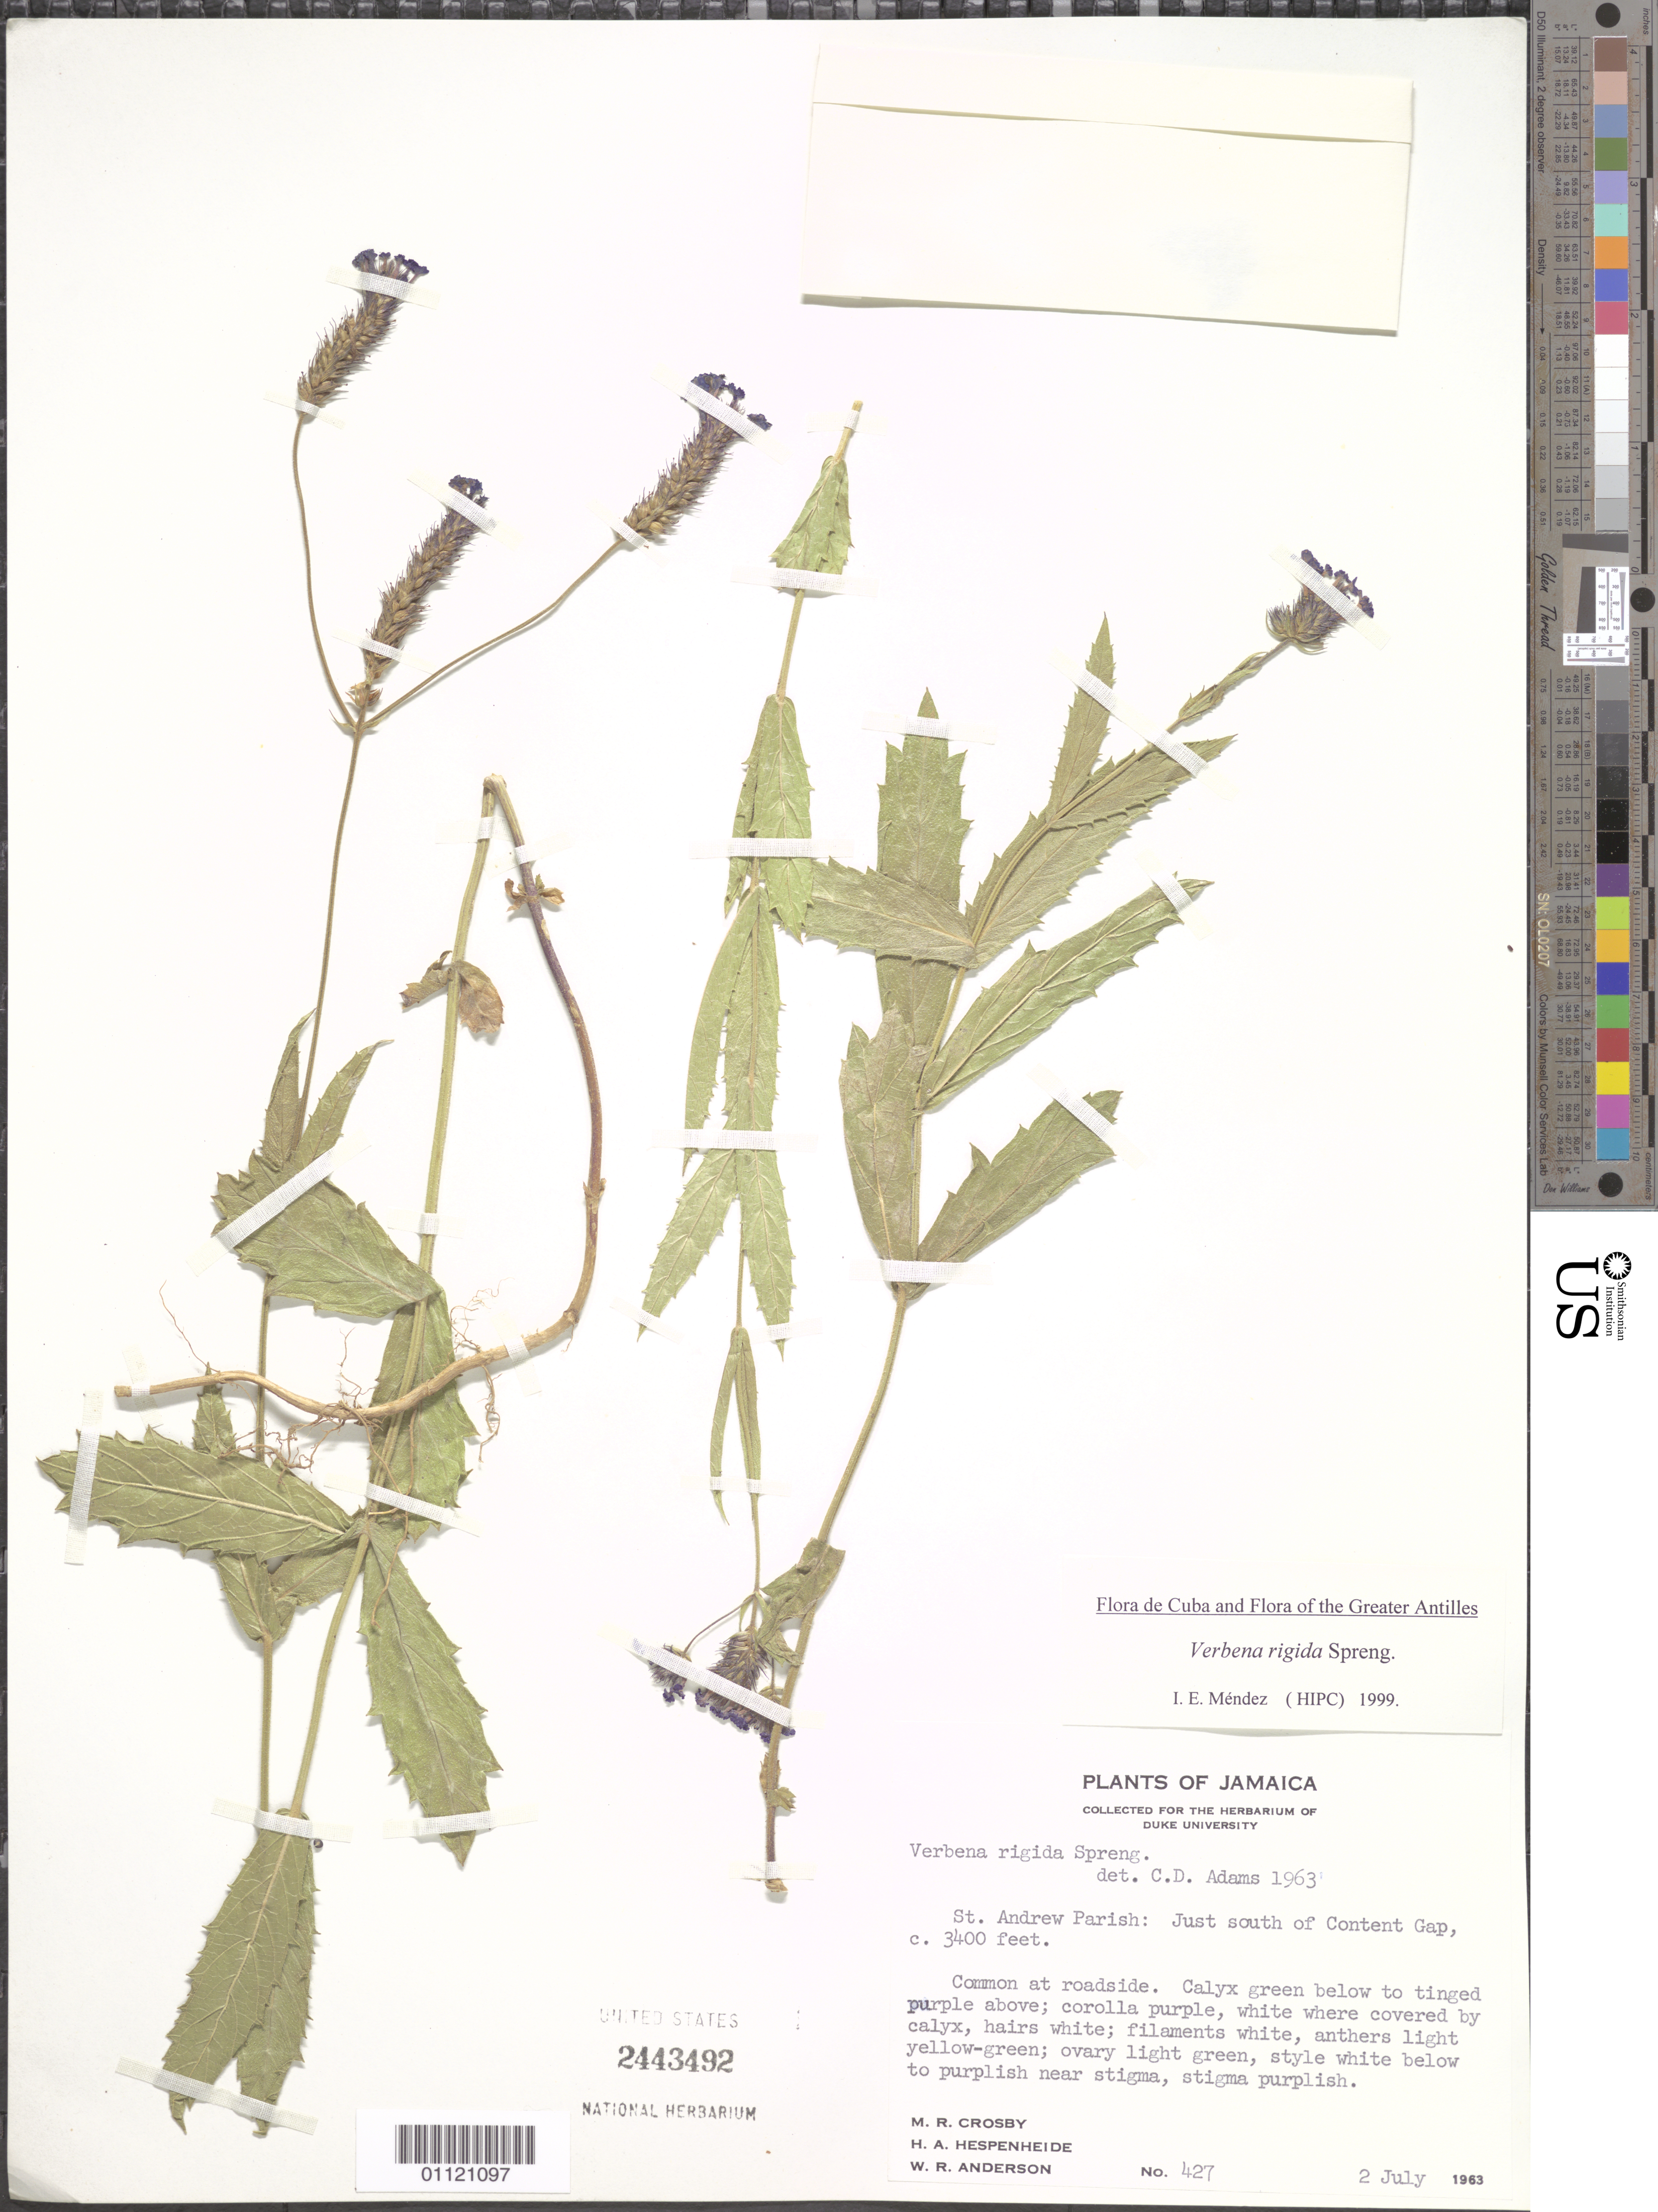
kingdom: Plantae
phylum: Tracheophyta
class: Magnoliopsida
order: Lamiales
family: Verbenaceae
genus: Verbena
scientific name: Verbena rigida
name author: Spreng.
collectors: M. R. Crosby, H. A. Hespenheide & W. R. Anderson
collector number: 427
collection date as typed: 02 Jul 1963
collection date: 1963-07-02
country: Jamaica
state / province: Saint Andrew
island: Jamaica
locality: Just S of Content Gap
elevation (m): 1036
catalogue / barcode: US 2443492